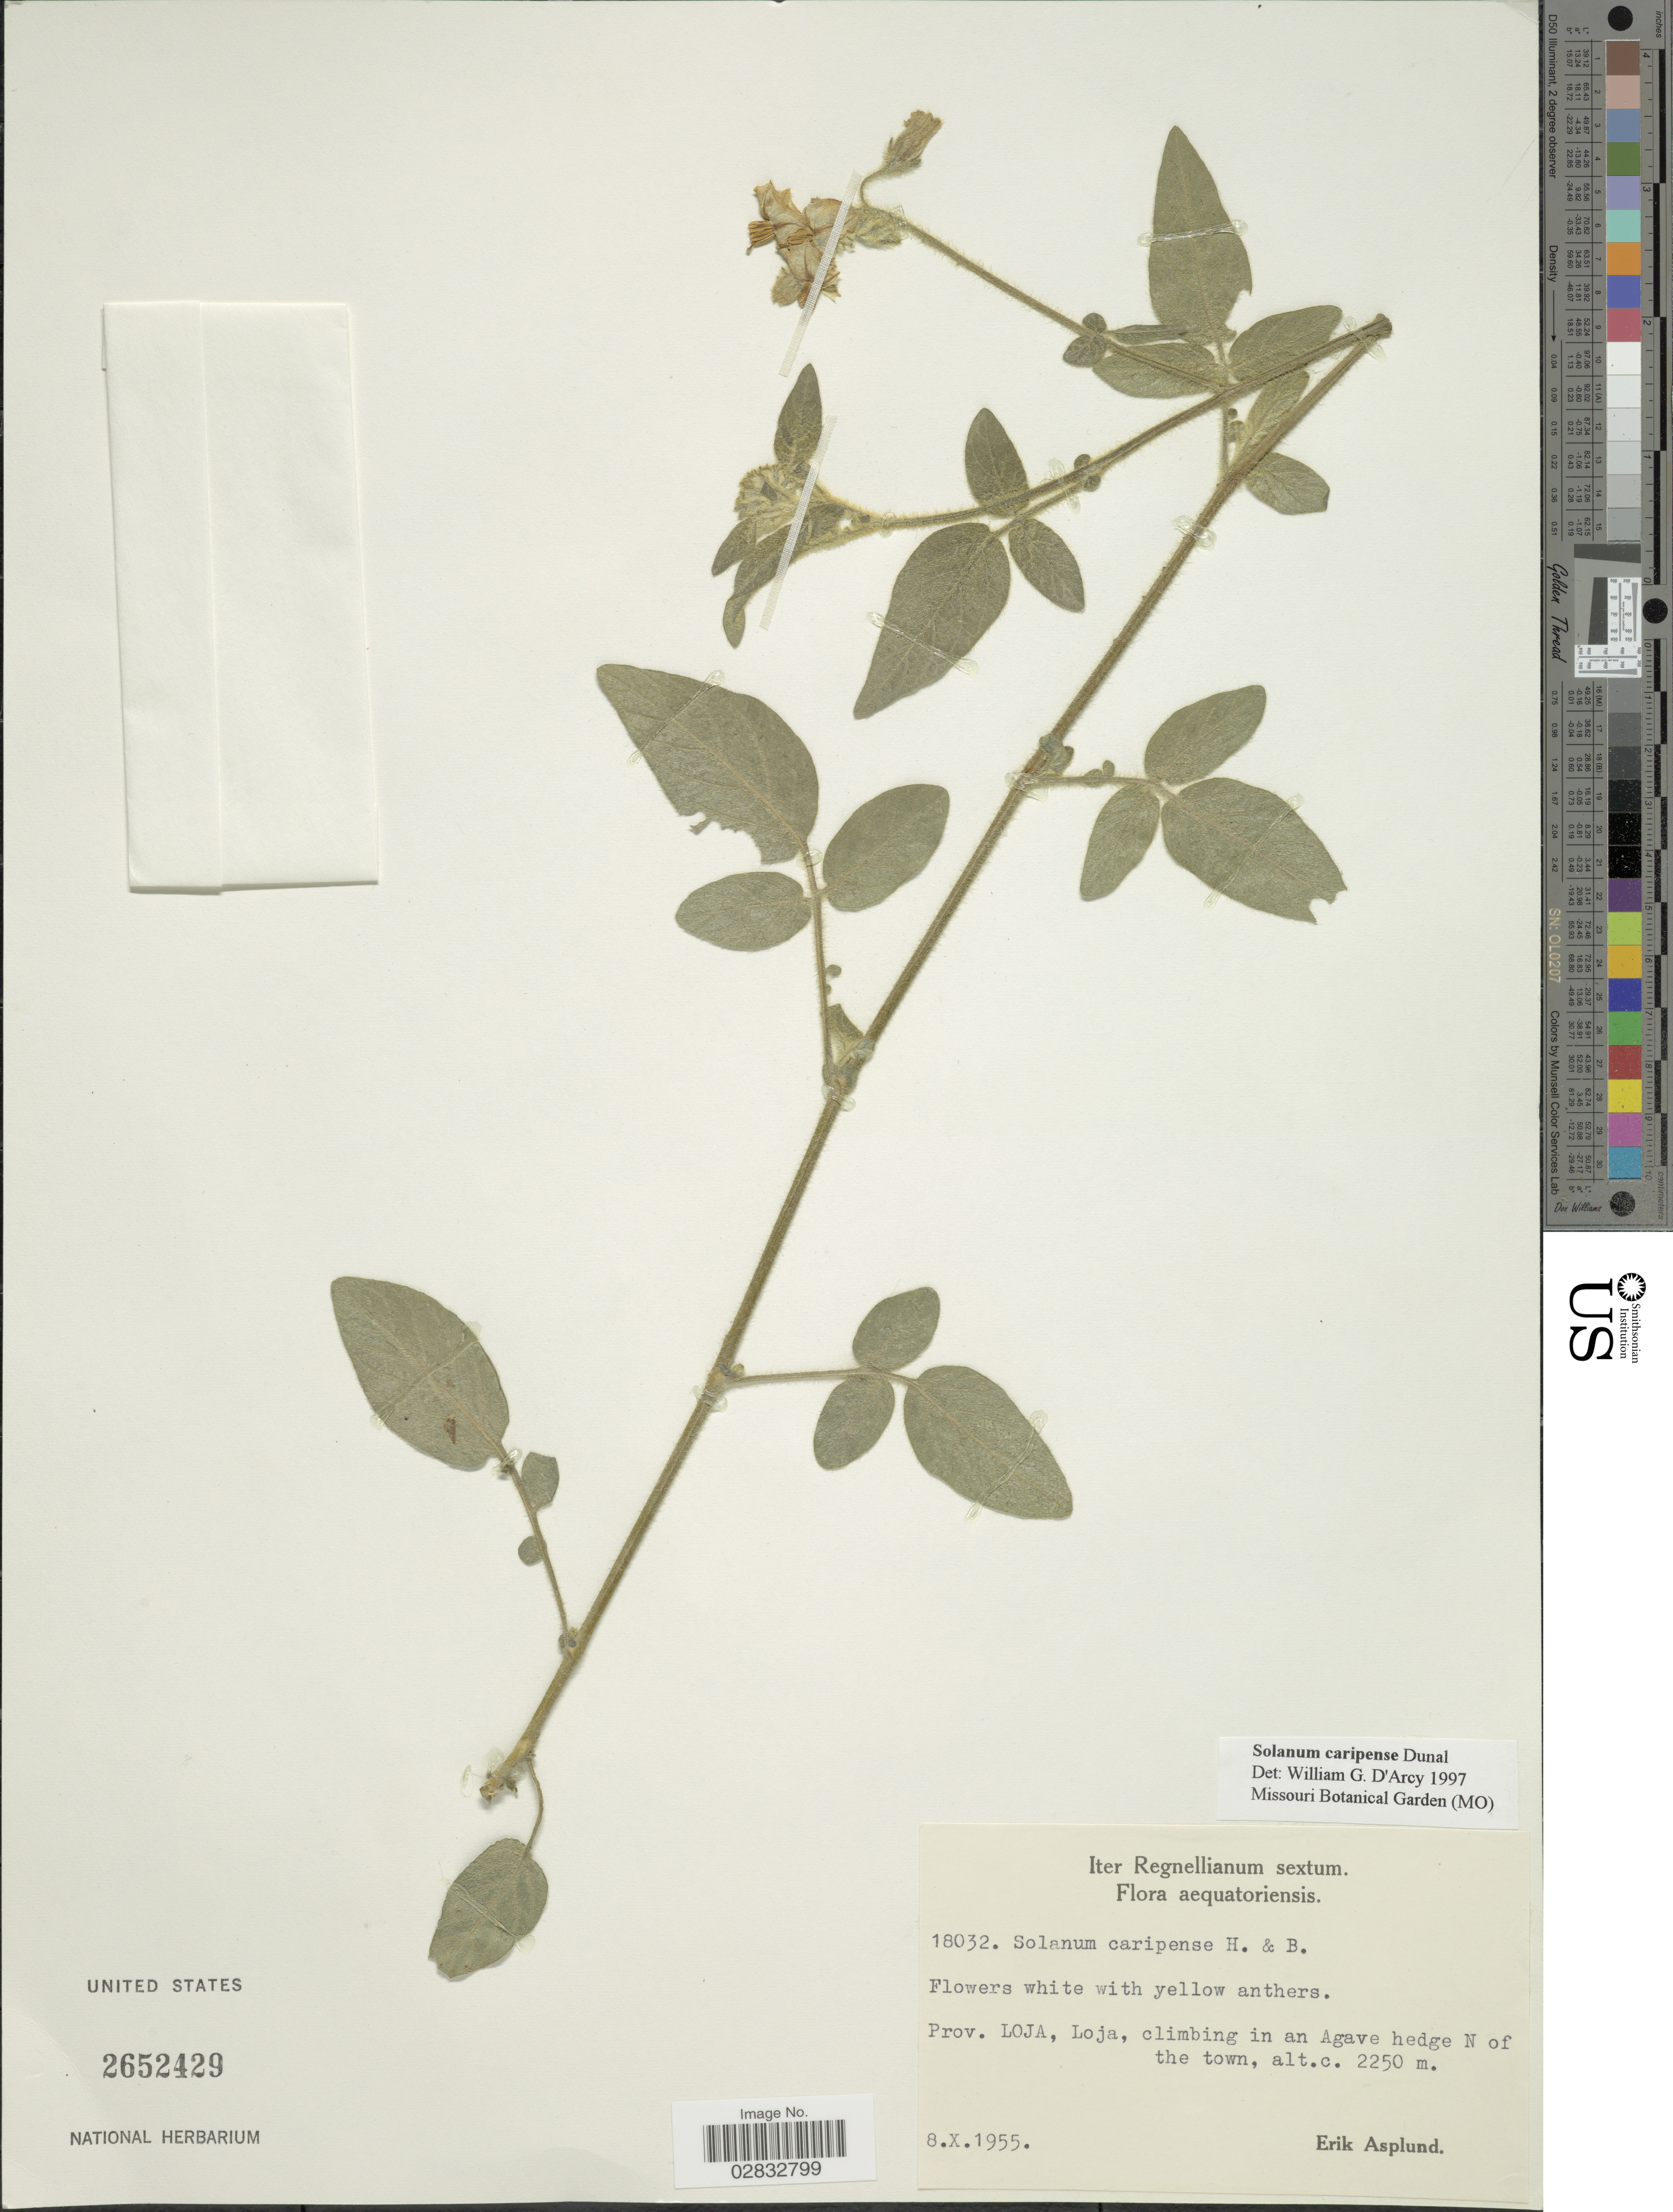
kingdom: Plantae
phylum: Tracheophyta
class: Magnoliopsida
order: Solanales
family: Solanaceae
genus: Solanum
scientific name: Solanum caripense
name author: Humb. & Bonpl. ex Dunal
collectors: E. Asplund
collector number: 18032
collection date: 1955-10-08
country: Ecuador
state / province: Loja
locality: Climbing in an Agave hedge N of the town.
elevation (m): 2250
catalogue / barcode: US 2652429